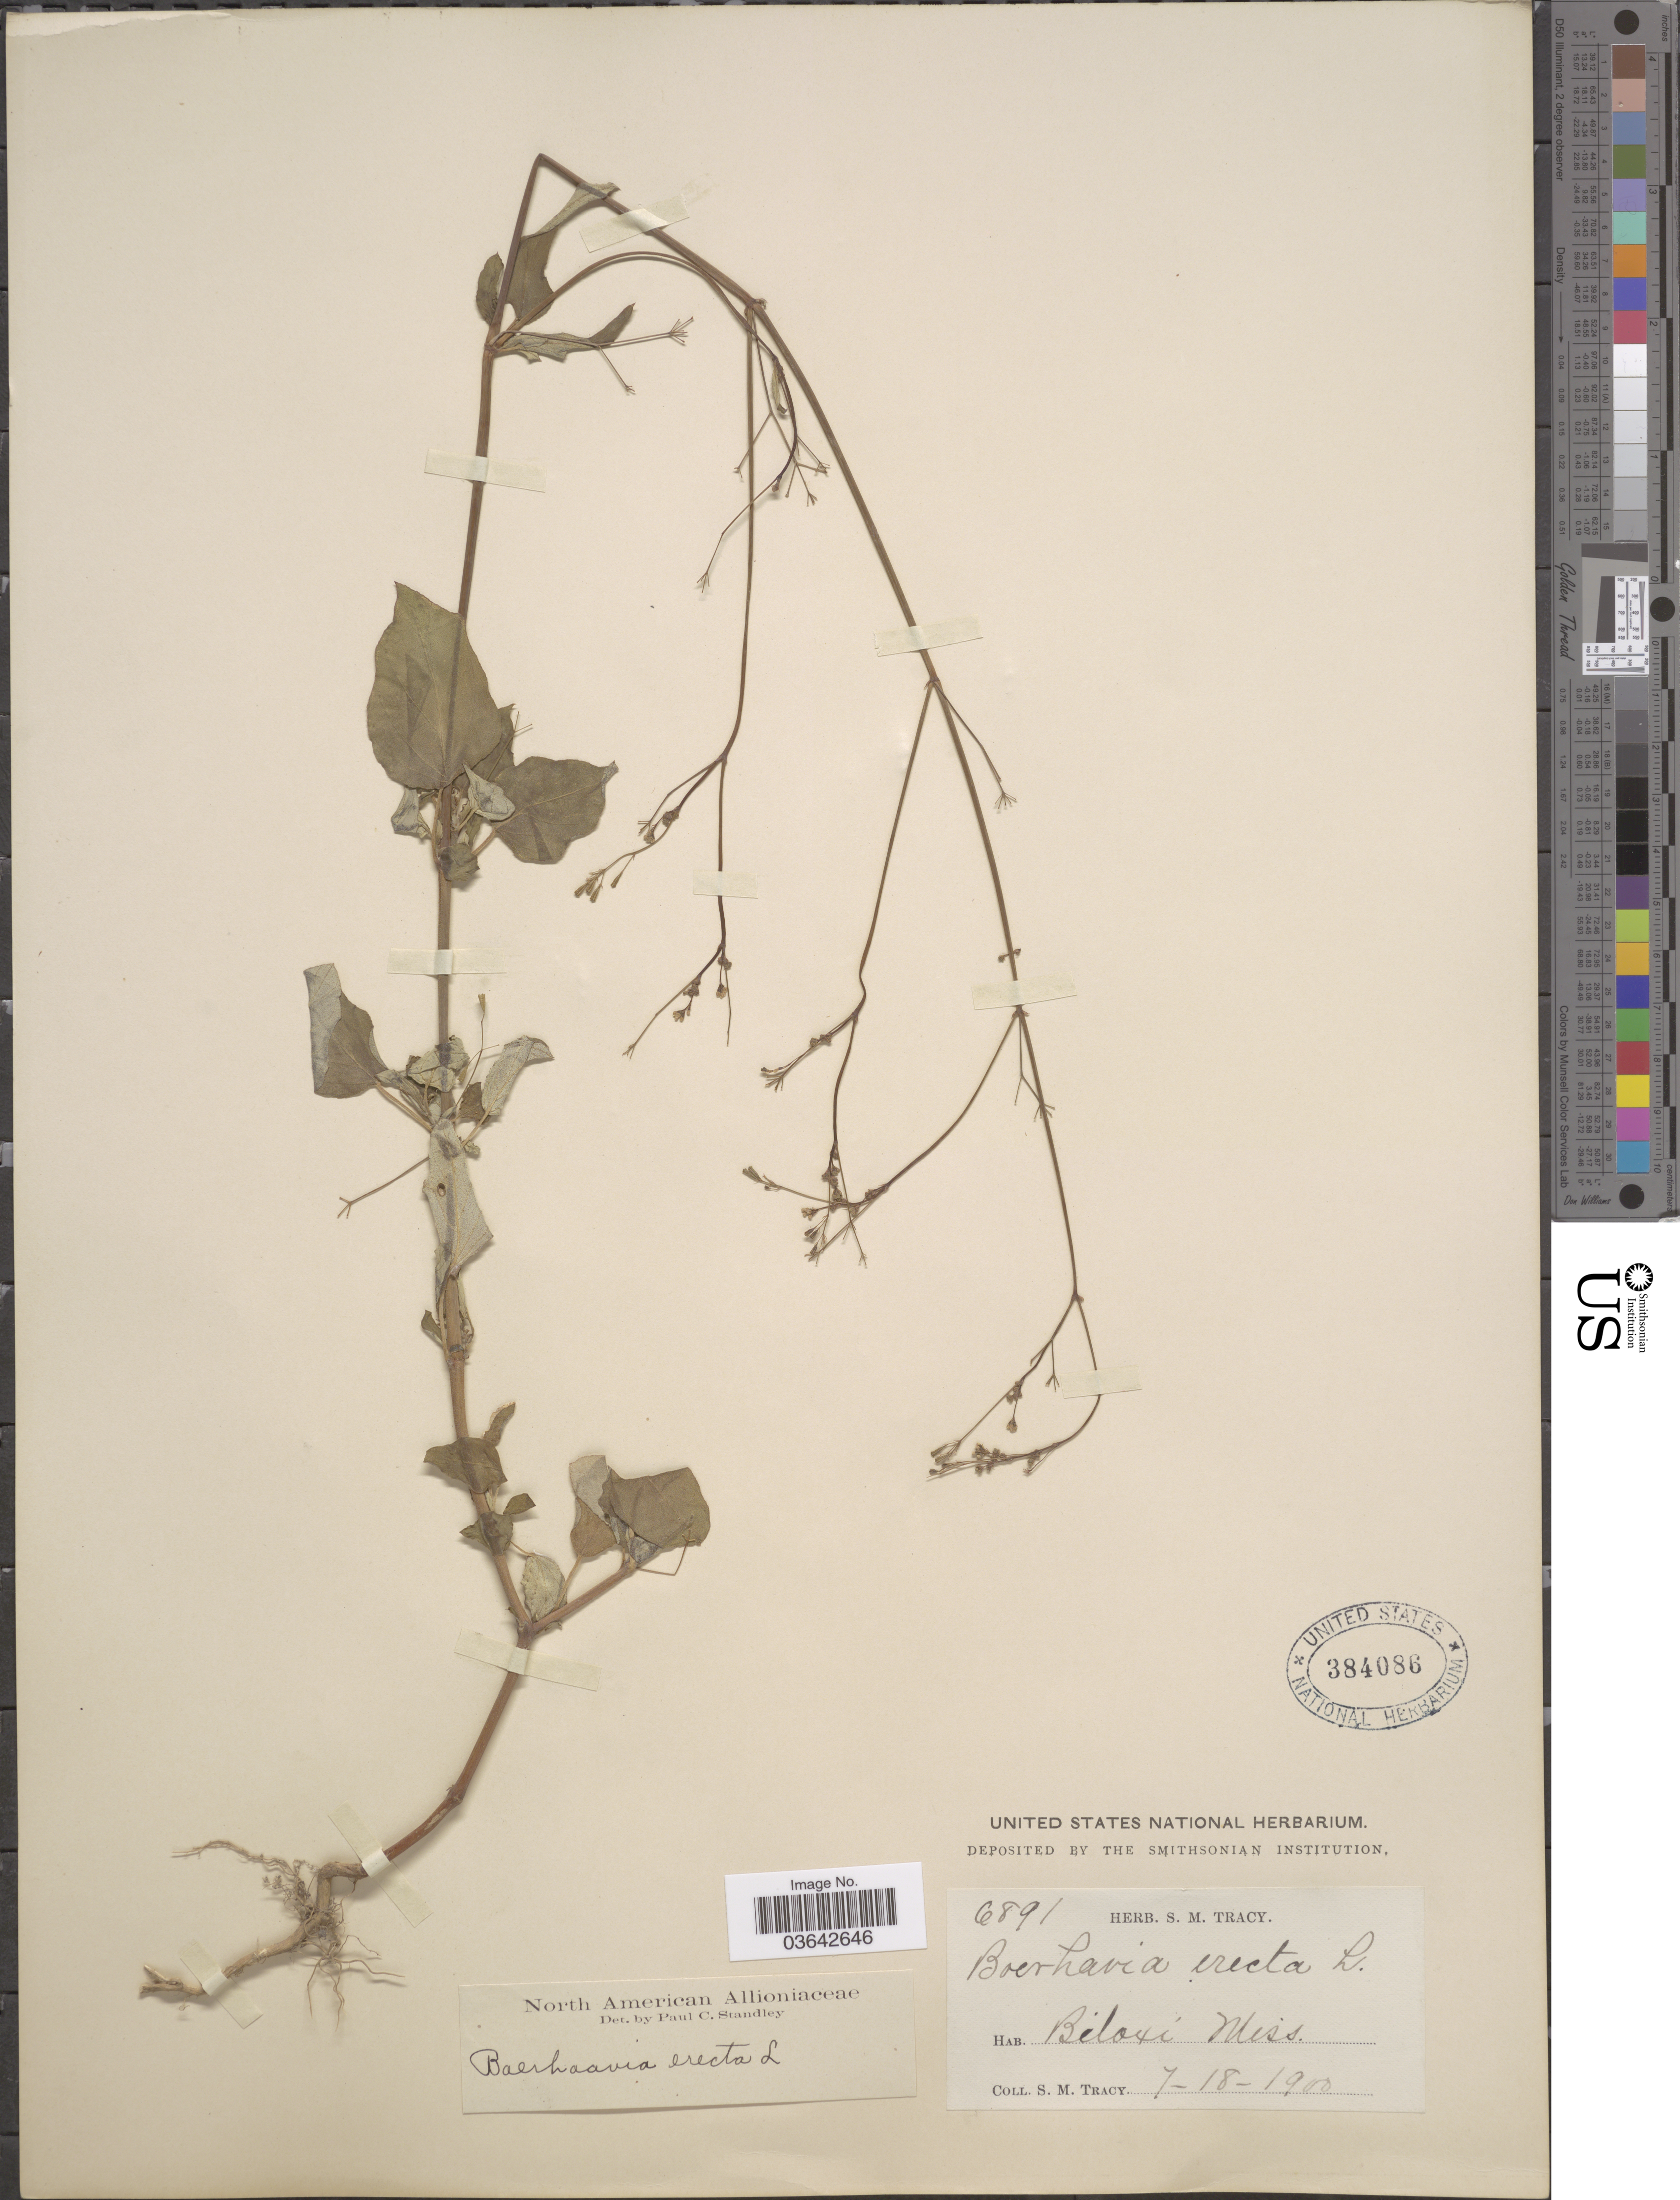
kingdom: Plantae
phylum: Tracheophyta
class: Magnoliopsida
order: Caryophyllales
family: Nyctaginaceae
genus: Boerhavia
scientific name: Boerhavia erecta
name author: L.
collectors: S. M. Tracy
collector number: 6891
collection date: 1900-07-18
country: United States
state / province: Mississippi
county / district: Harrison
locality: Biloxi.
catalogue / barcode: US 384086